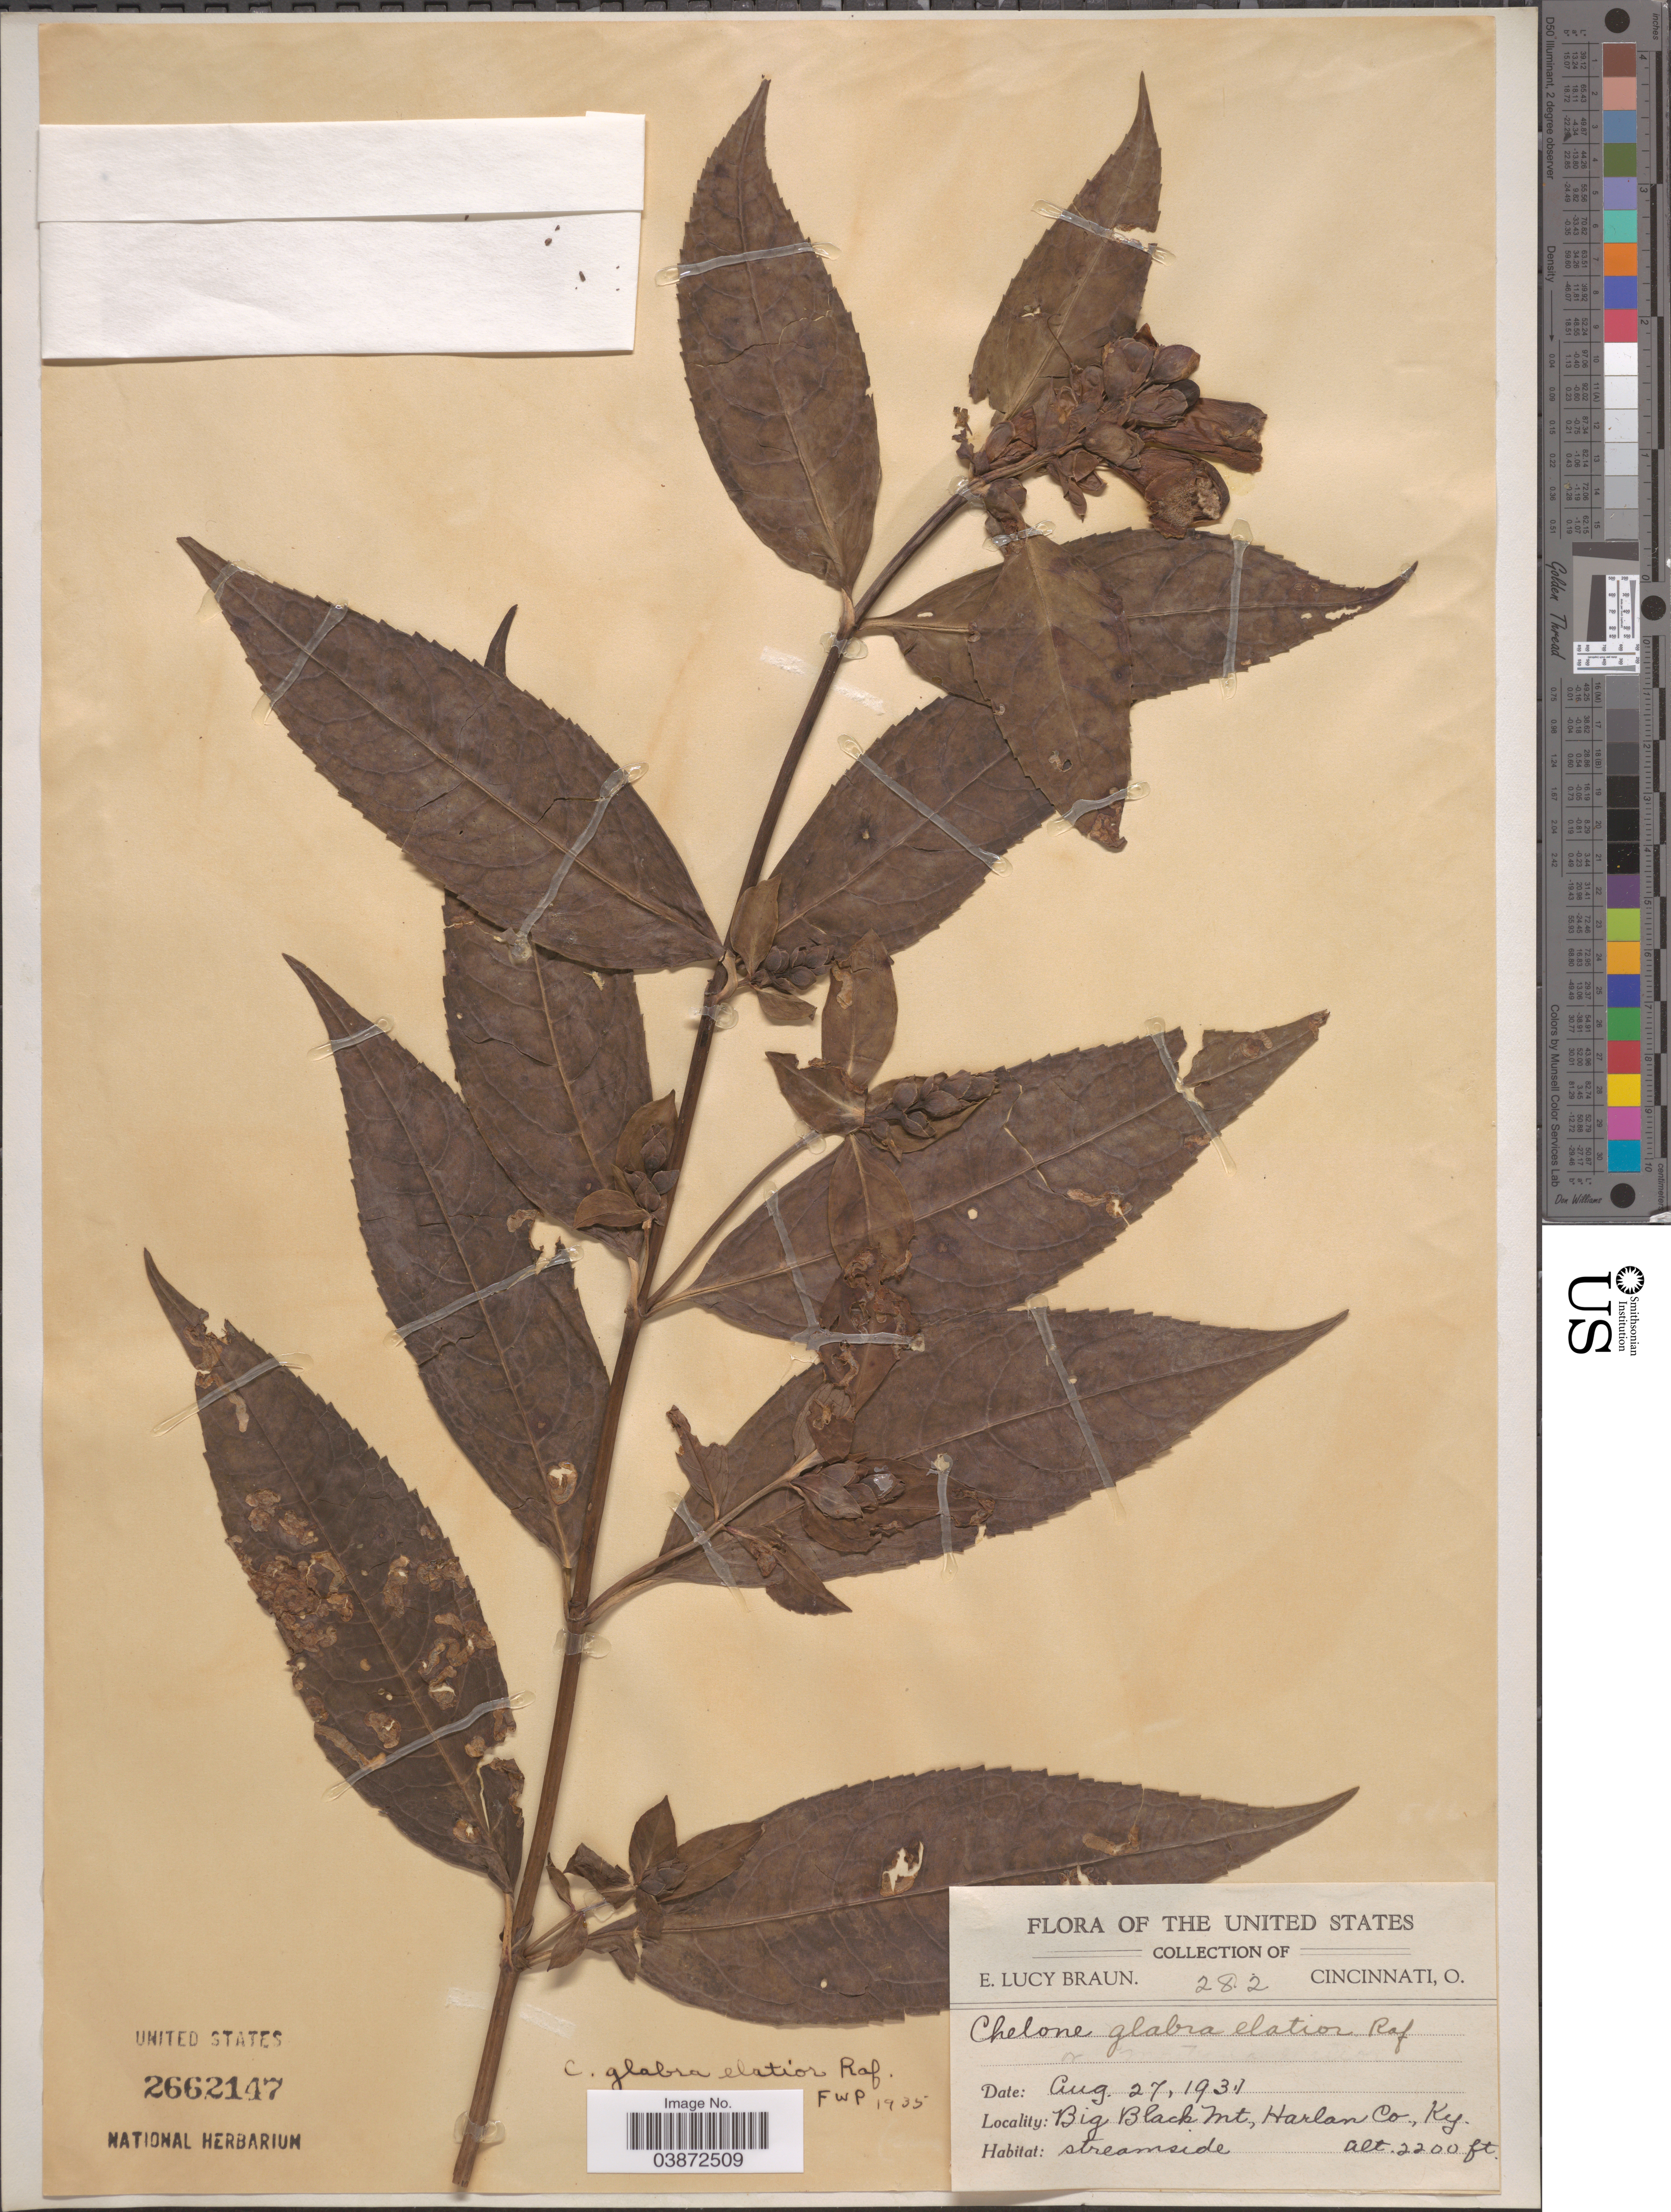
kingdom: Plantae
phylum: Tracheophyta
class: Magnoliopsida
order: Lamiales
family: Plantaginaceae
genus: Chelone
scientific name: Chelone glabra var. elatior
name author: Raf.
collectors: E. L. Braun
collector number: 282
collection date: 1931-08-27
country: United States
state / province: Kentucky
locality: Big Black Mt., Harlan Co.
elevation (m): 610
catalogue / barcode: US 2662147